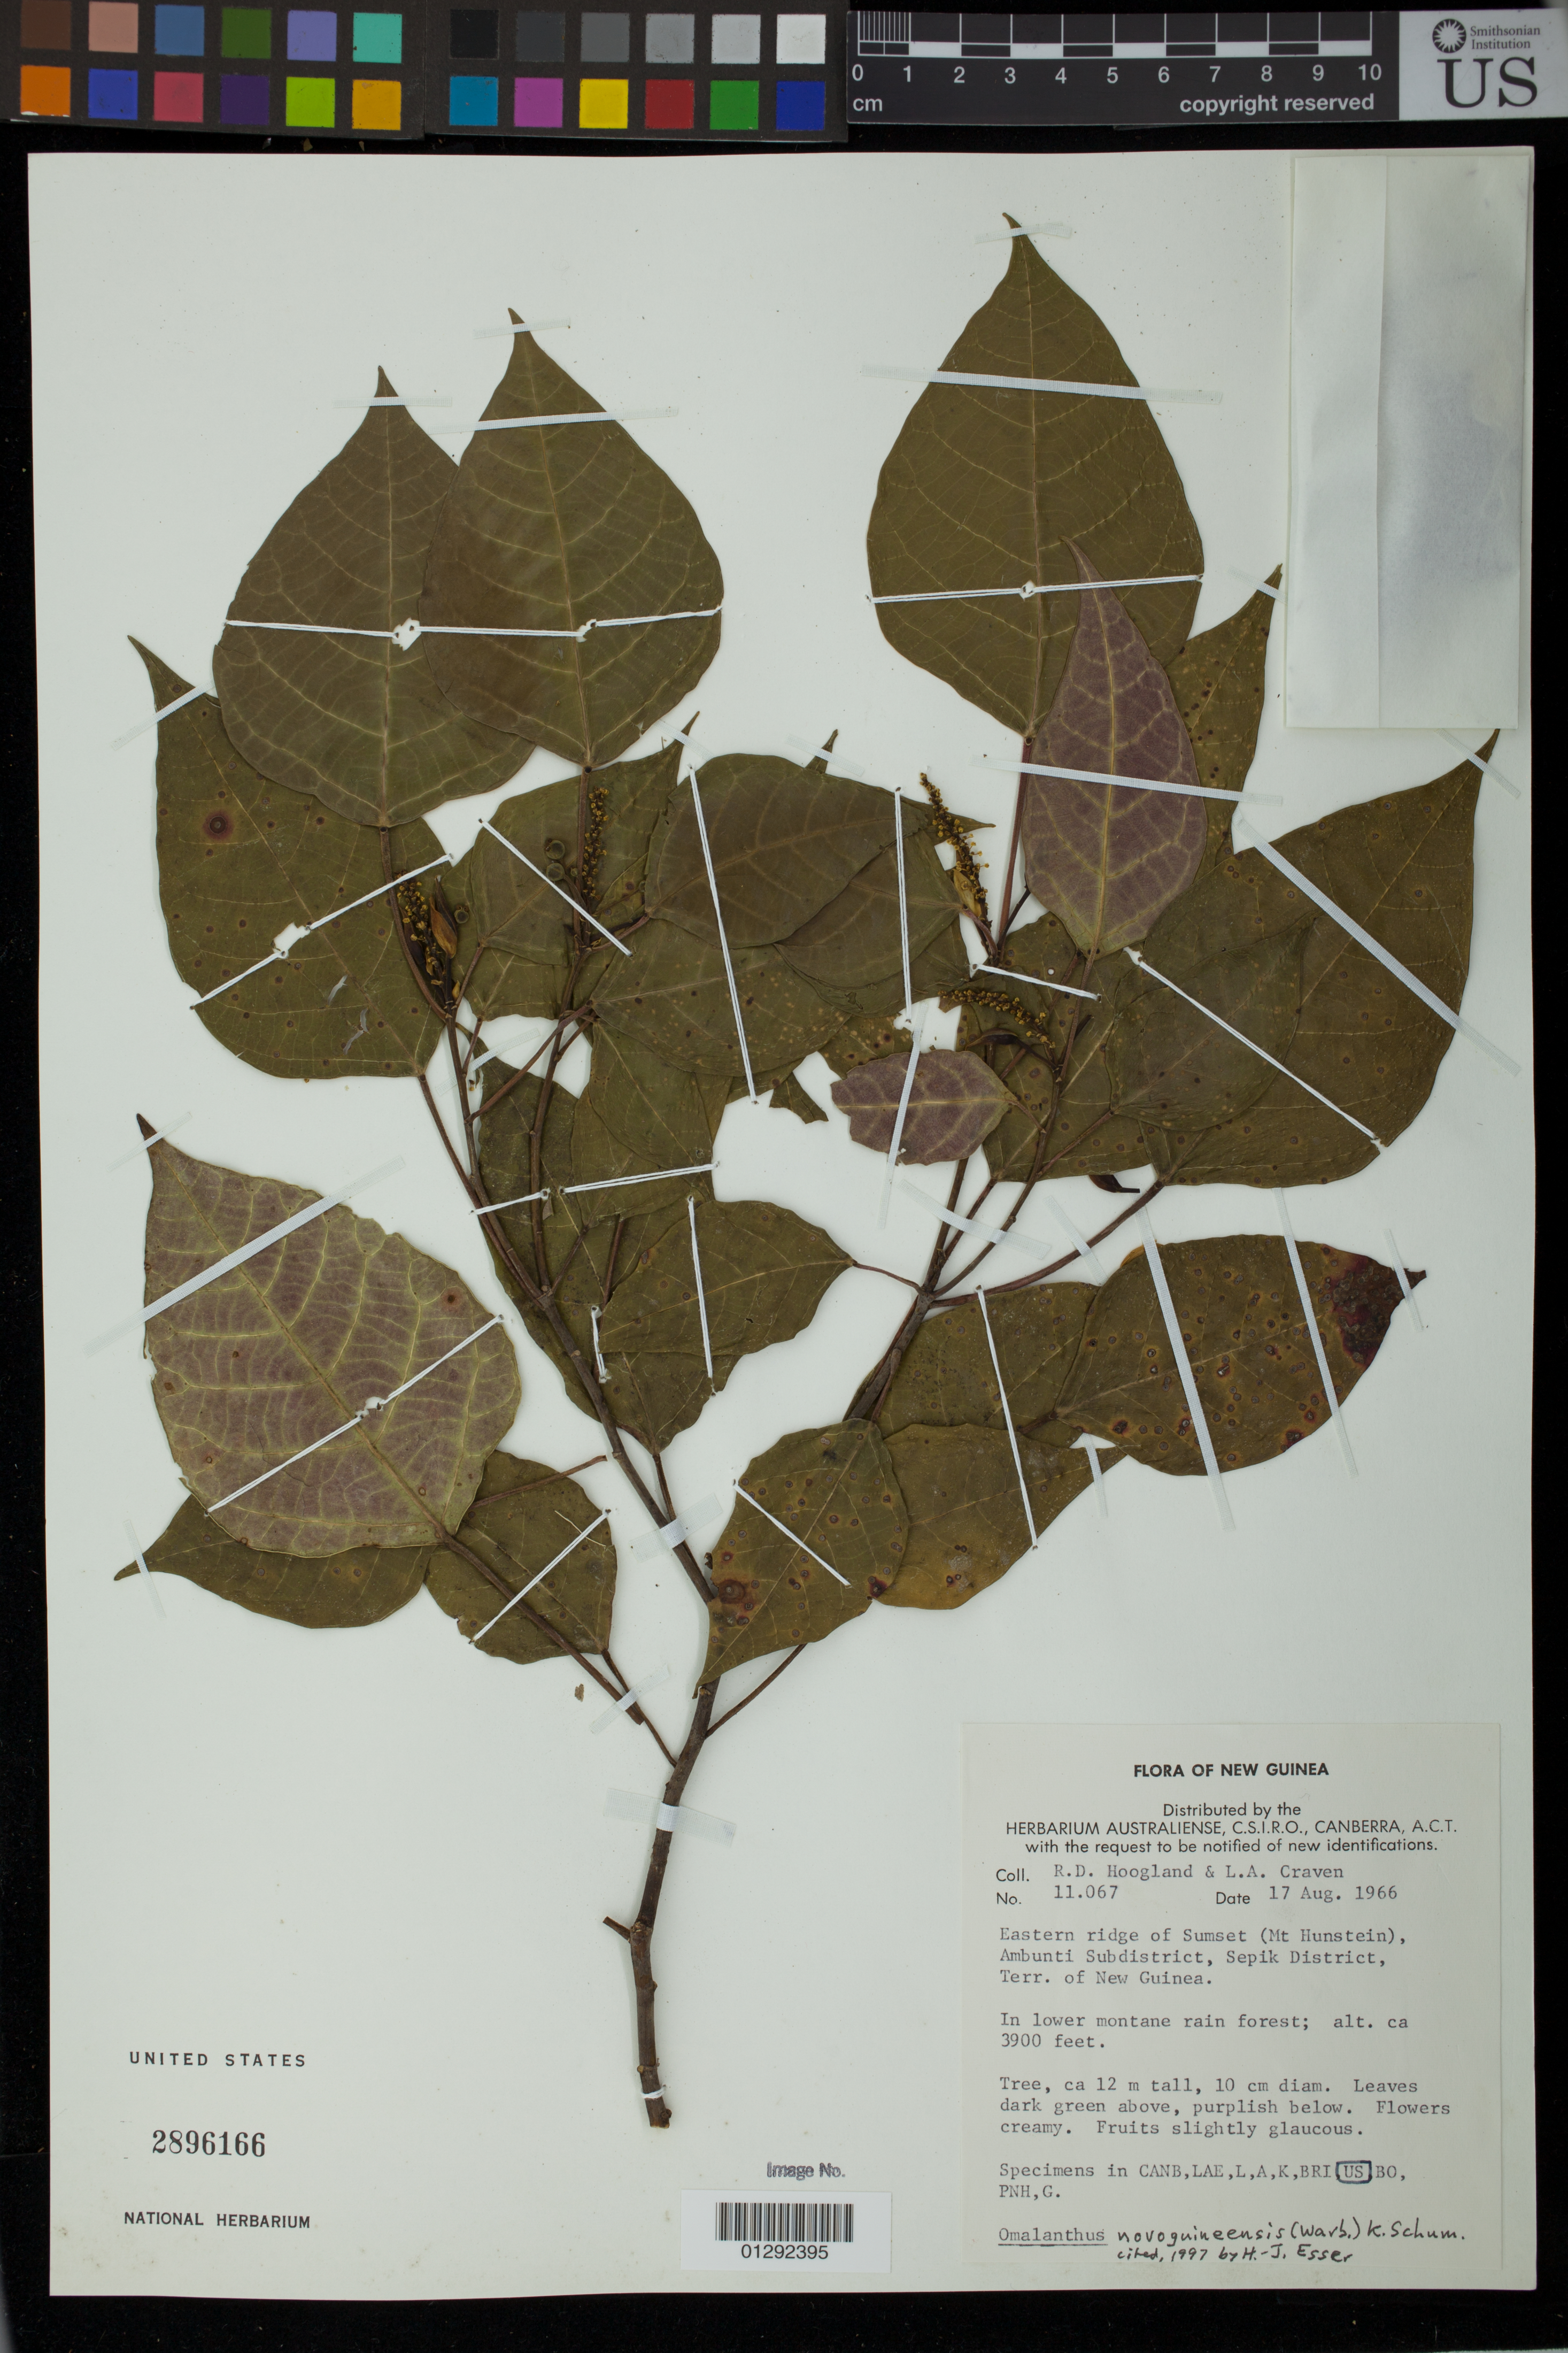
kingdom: Plantae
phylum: Tracheophyta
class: Magnoliopsida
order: Malpighiales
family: Euphorbiaceae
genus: Homalanthus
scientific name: Homalanthus novoguineensis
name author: (Warb.) K. Schum.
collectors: R. D. Hoogland & L. A. Craven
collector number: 11067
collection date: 1966-08-17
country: Papua New Guinea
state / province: East Sepik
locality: Eastern ridge of Sumset (Mt Hunstein), Ambunti Subdistrict, Sepik District, Terr. of New Guinea.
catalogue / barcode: US 2896166